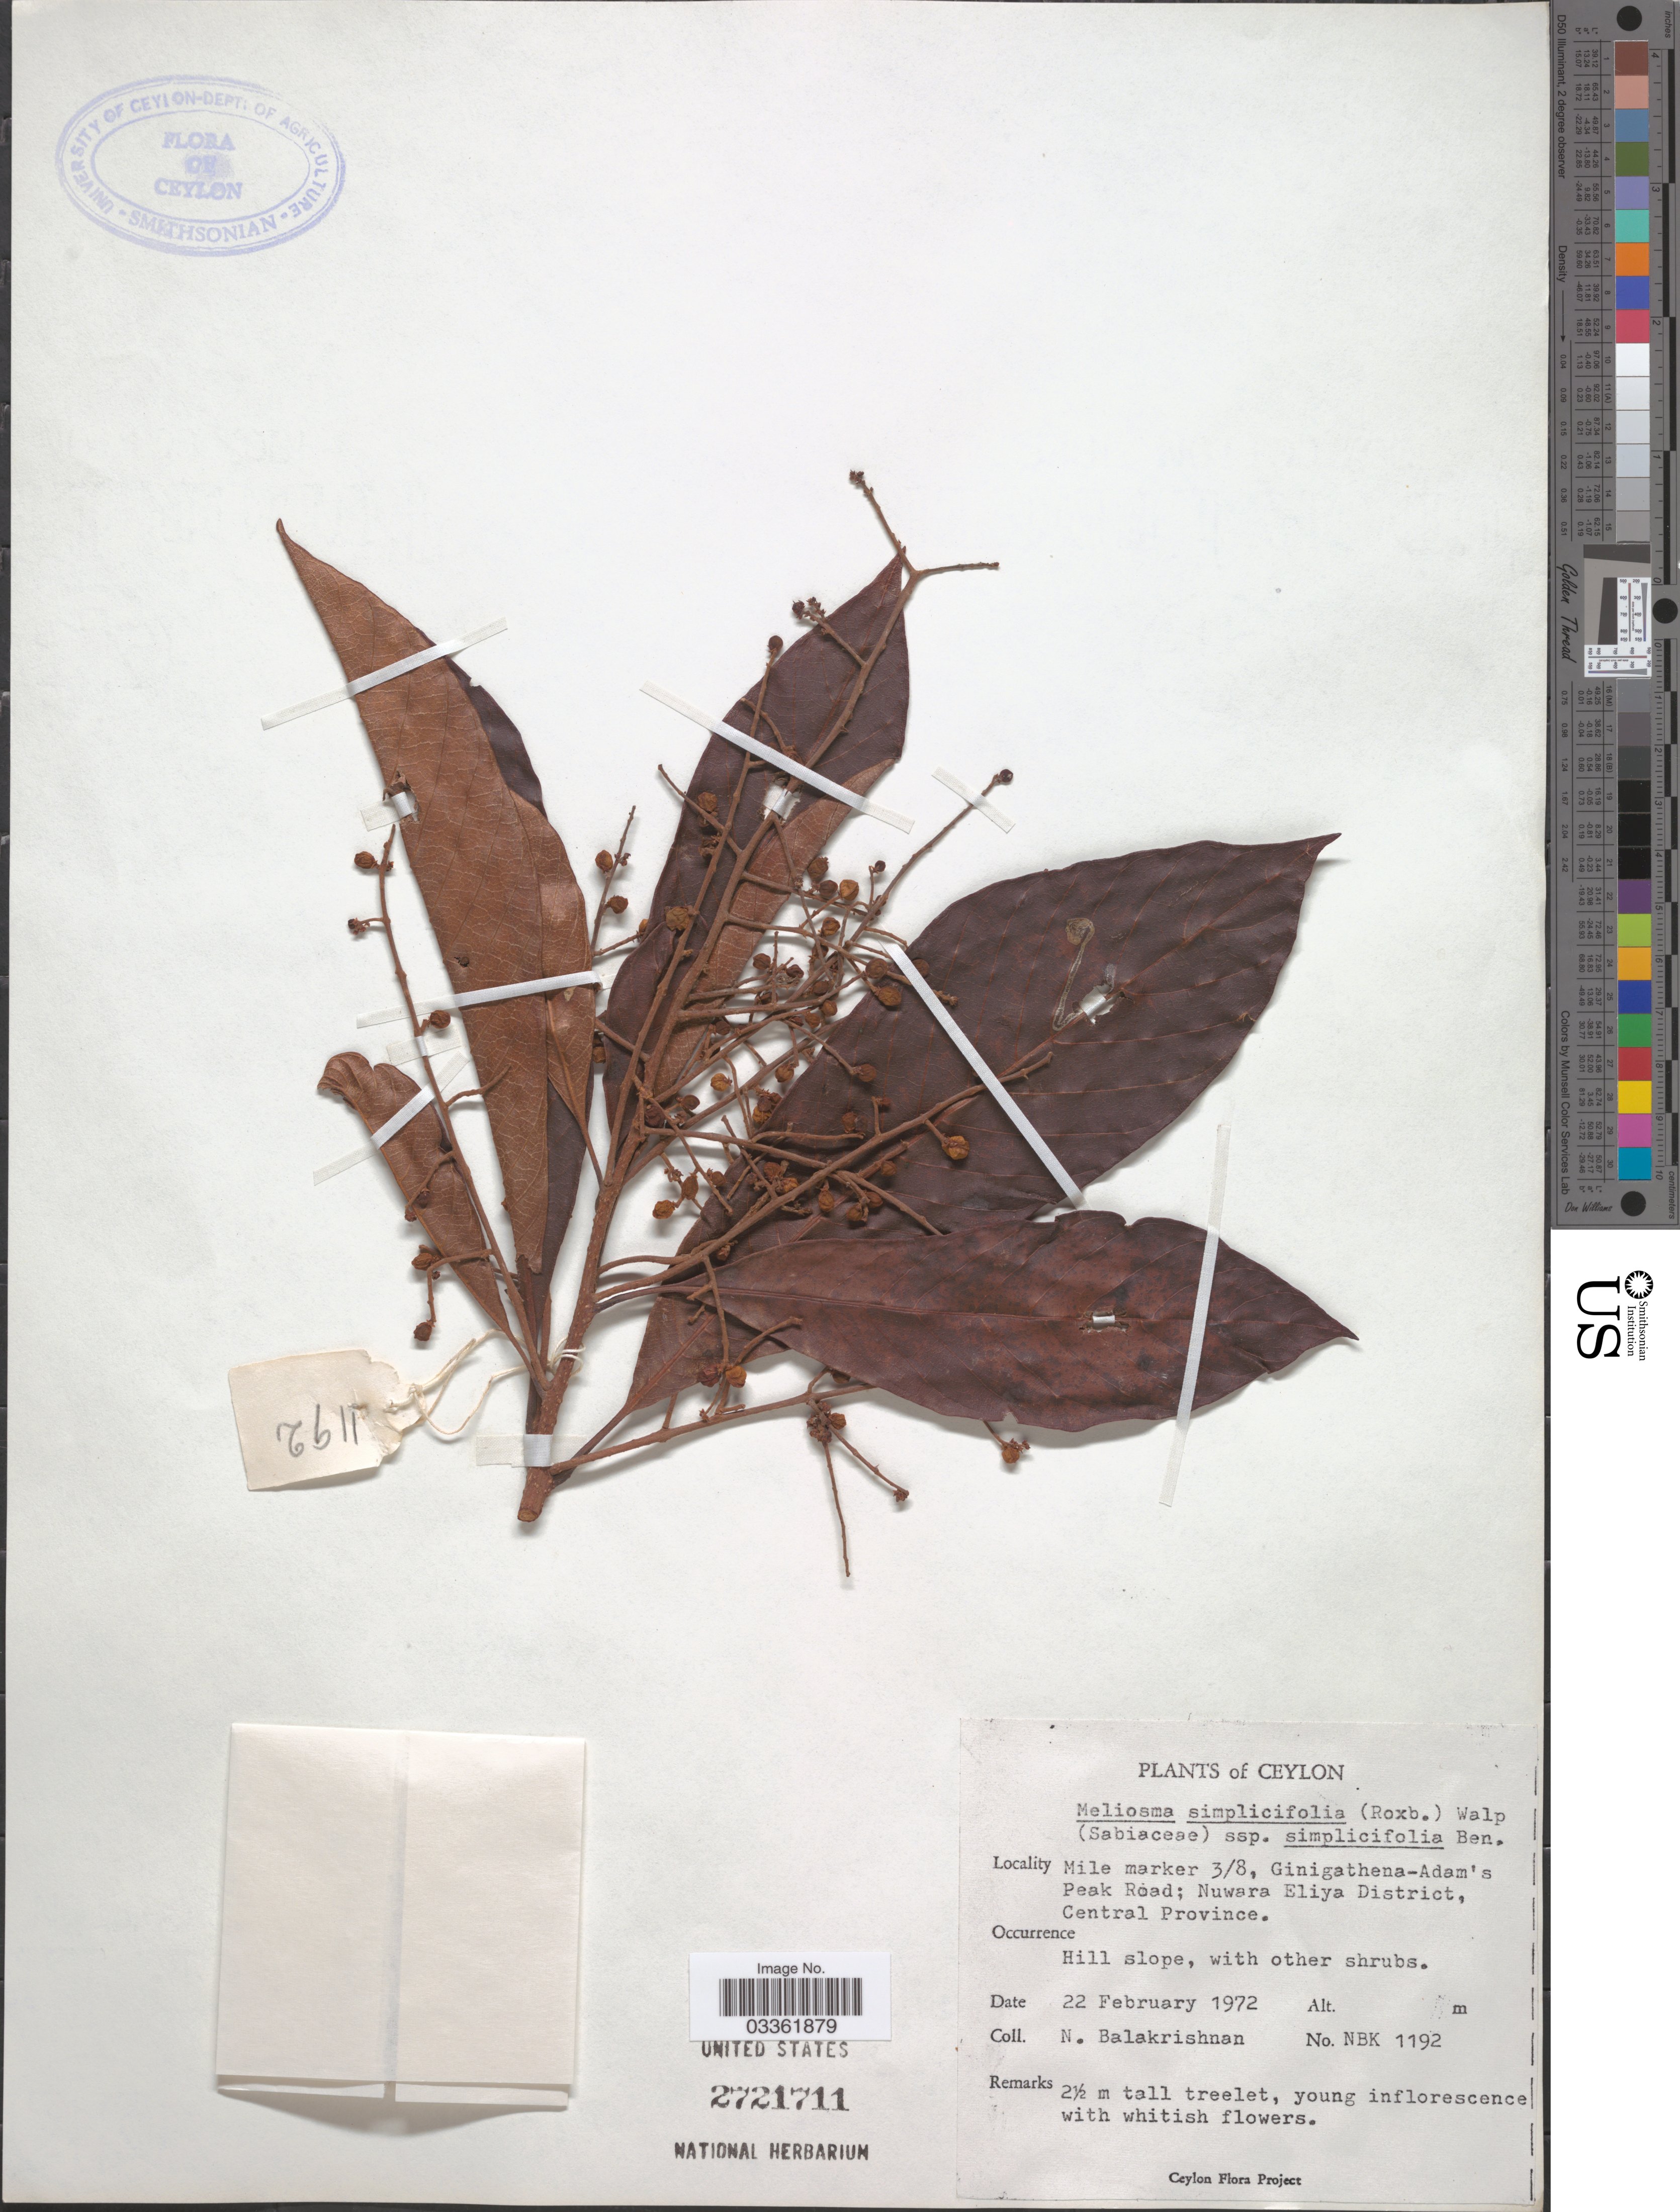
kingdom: Plantae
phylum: Tracheophyta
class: Magnoliopsida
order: Proteales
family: Sabiaceae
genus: Meliosma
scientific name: Meliosma simplicifolia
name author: (Roxb.) Walp.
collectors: N. Balakrishnan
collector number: NBK1192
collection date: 1972-02-22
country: Sri Lanka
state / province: Central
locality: Ceylon, Mile marker 3/8, Ginigathena-Adam's Peak Road; Nuwara Eliya District.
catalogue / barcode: US 2721711